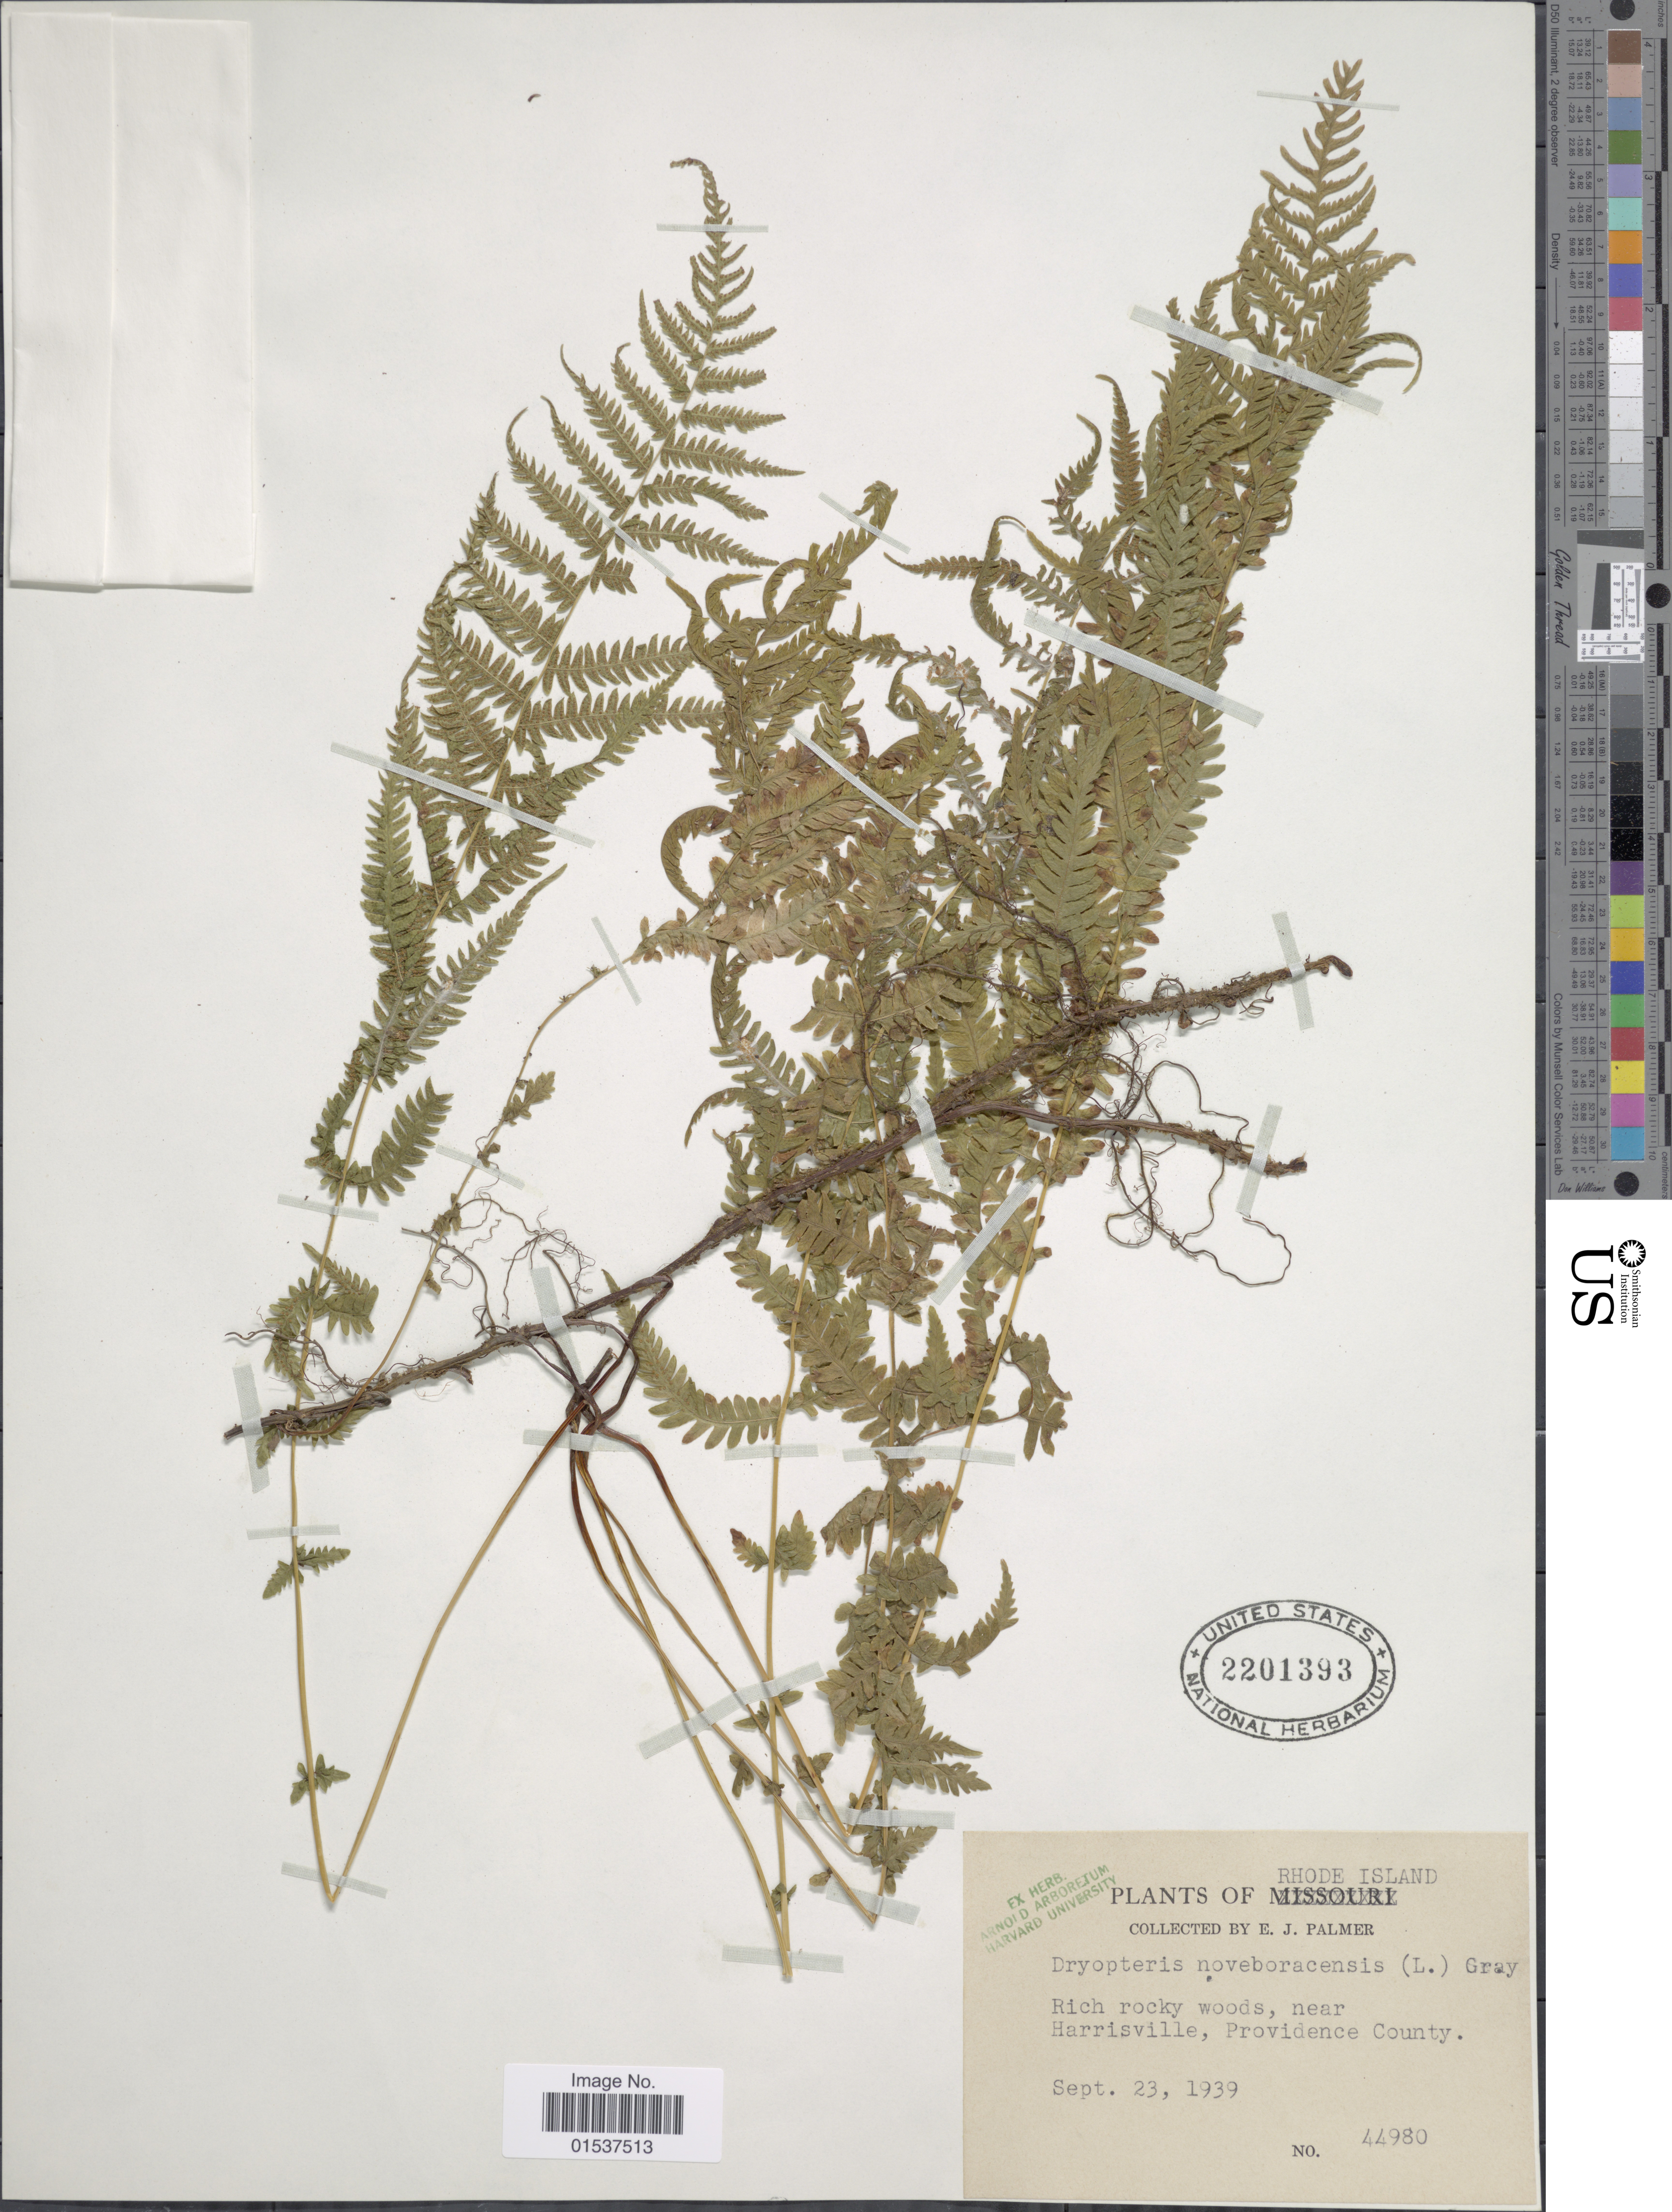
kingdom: Plantae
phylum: Tracheophyta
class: Polypodiopsida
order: Polypodiales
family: Thelypteridaceae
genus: Parathelypteris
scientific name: Parathelypteris noveboracensis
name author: (L.) Ching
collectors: E. J. Palmer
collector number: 44980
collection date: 1939-09-23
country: United States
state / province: Rhode Island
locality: Rhode Island. Near Harrisville, Providence County.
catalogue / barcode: US 2201393